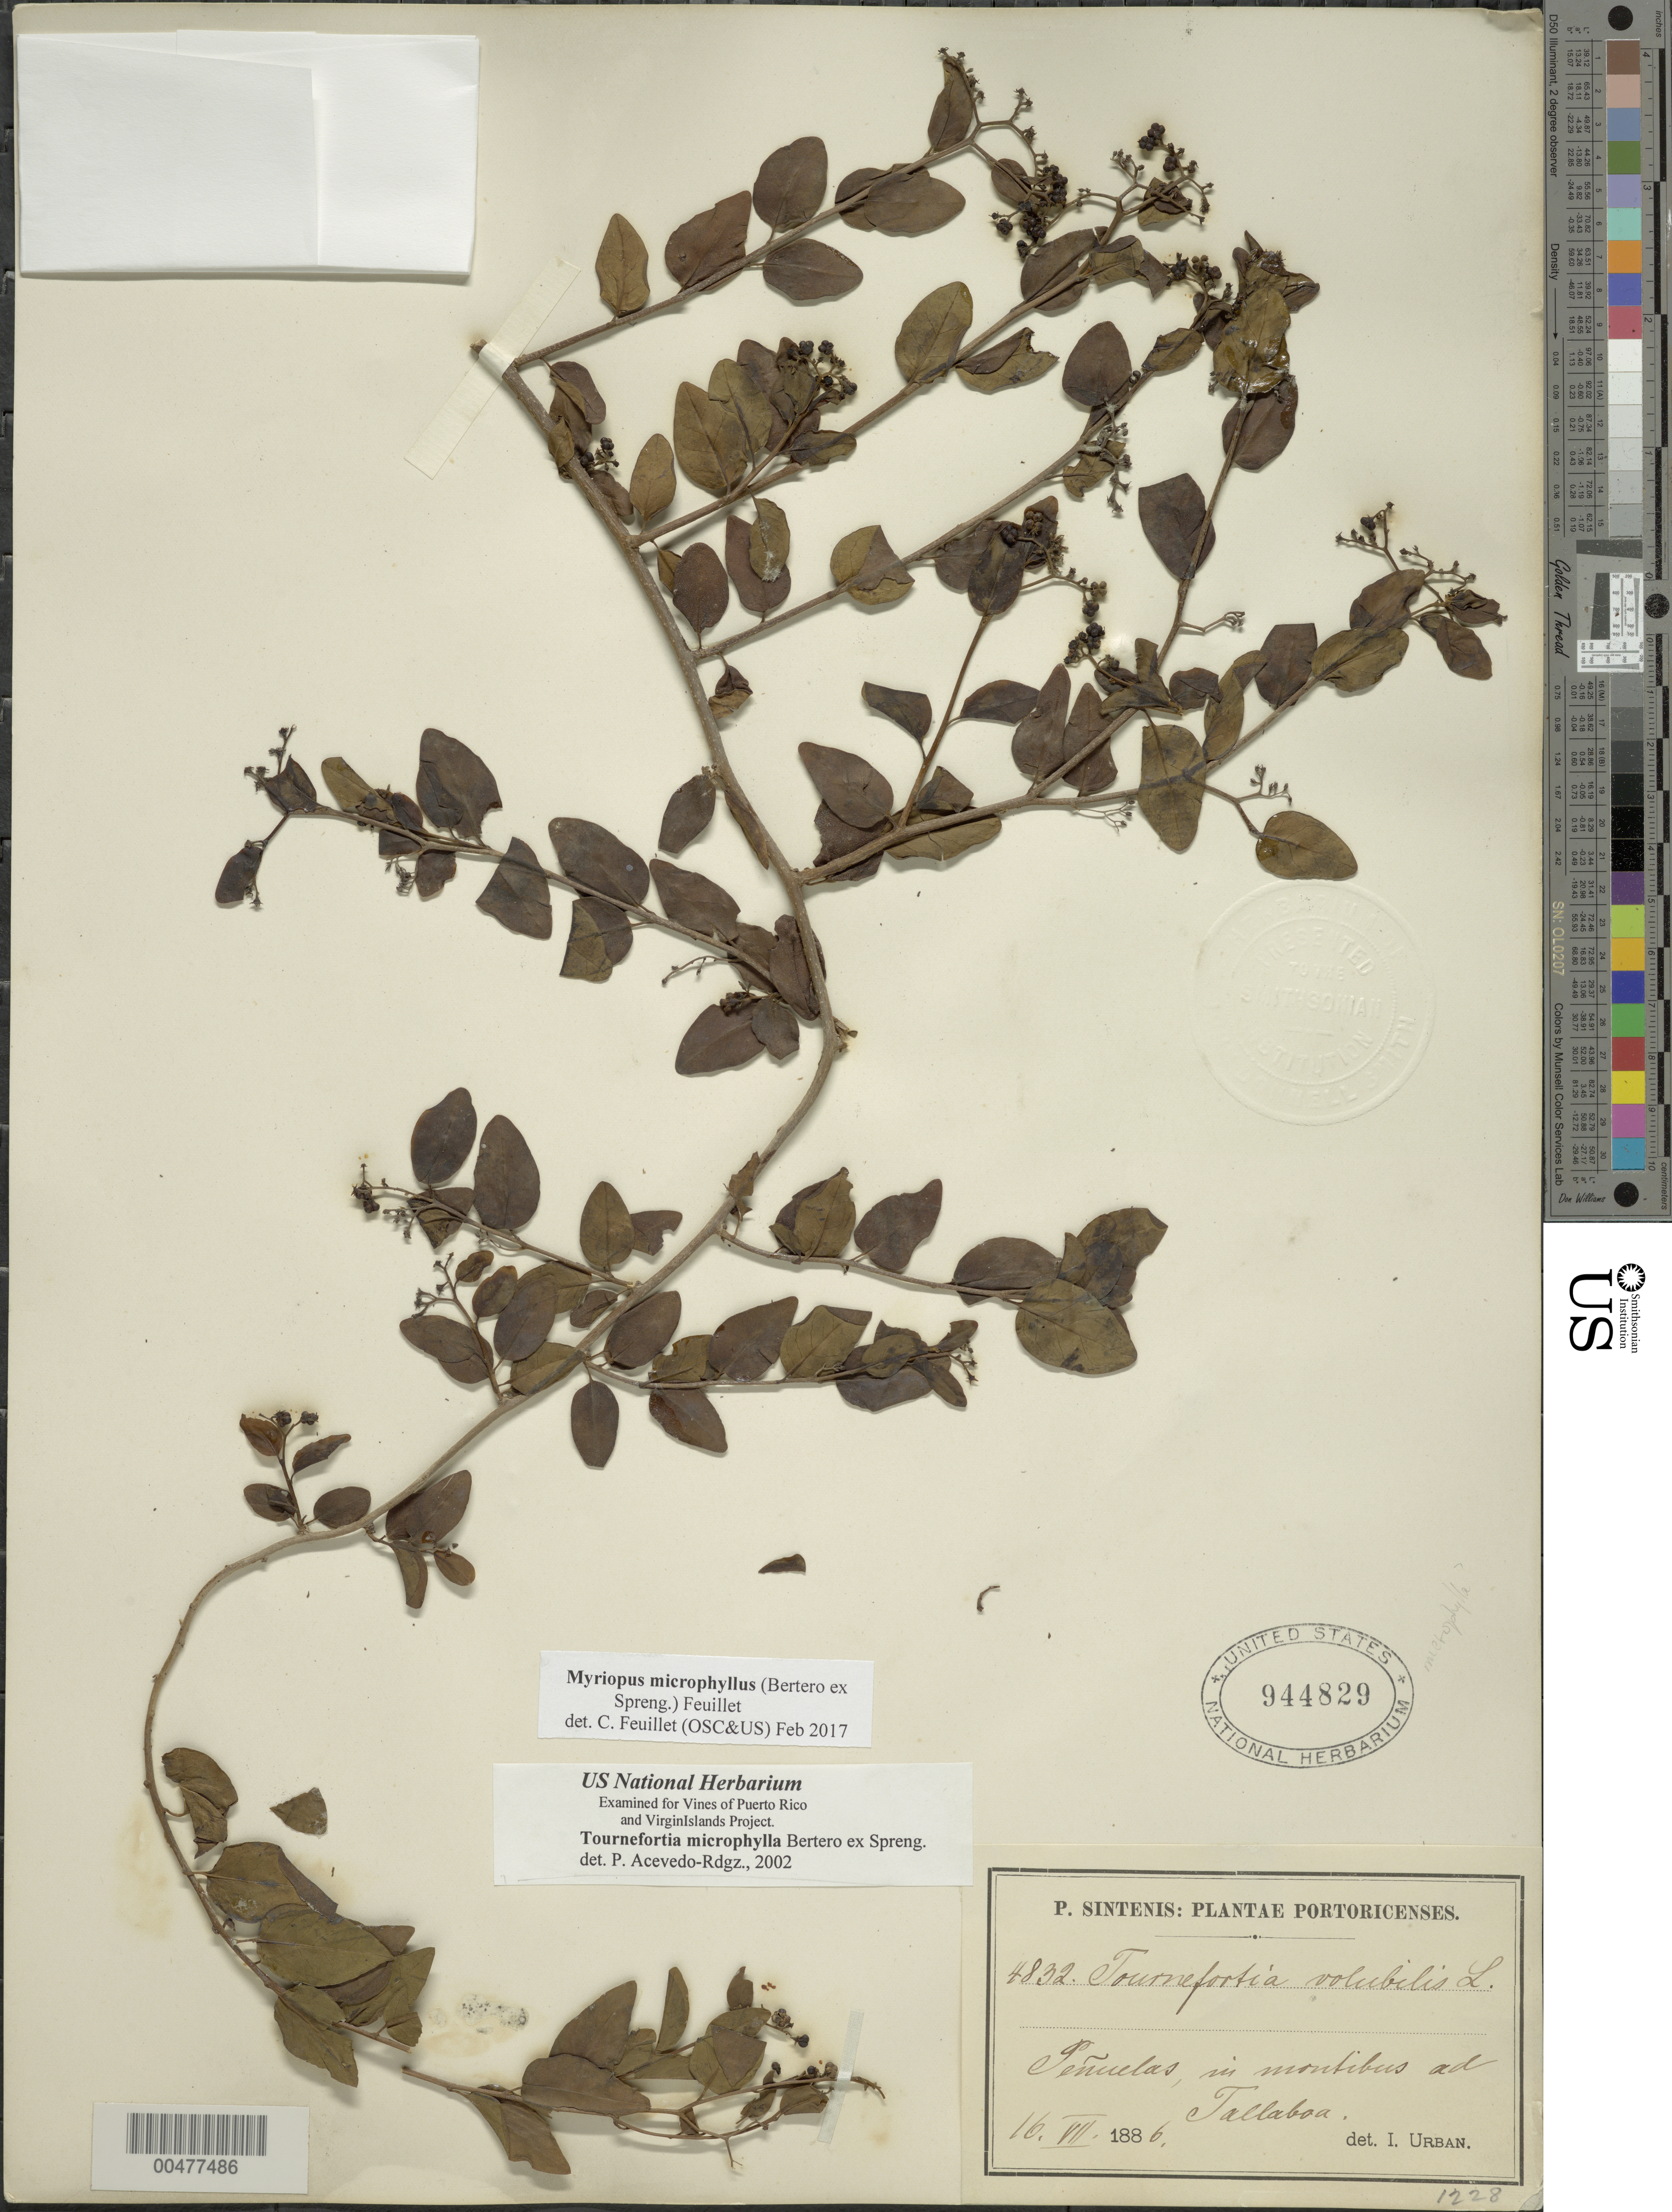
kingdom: Plantae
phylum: Tracheophyta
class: Magnoliopsida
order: Boraginales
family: Heliotropiaceae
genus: Myriopus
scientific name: Myriopus microphyllus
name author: (Bertero ex Spreng.) Feuillet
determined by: Feuillet, C.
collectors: P. Sintenis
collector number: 4832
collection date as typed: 16 Jul 1886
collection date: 1886-07-16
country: Puerto Rico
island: Greater Antilles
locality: Peñuelas. In montibus.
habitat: In montibus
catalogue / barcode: US 944829